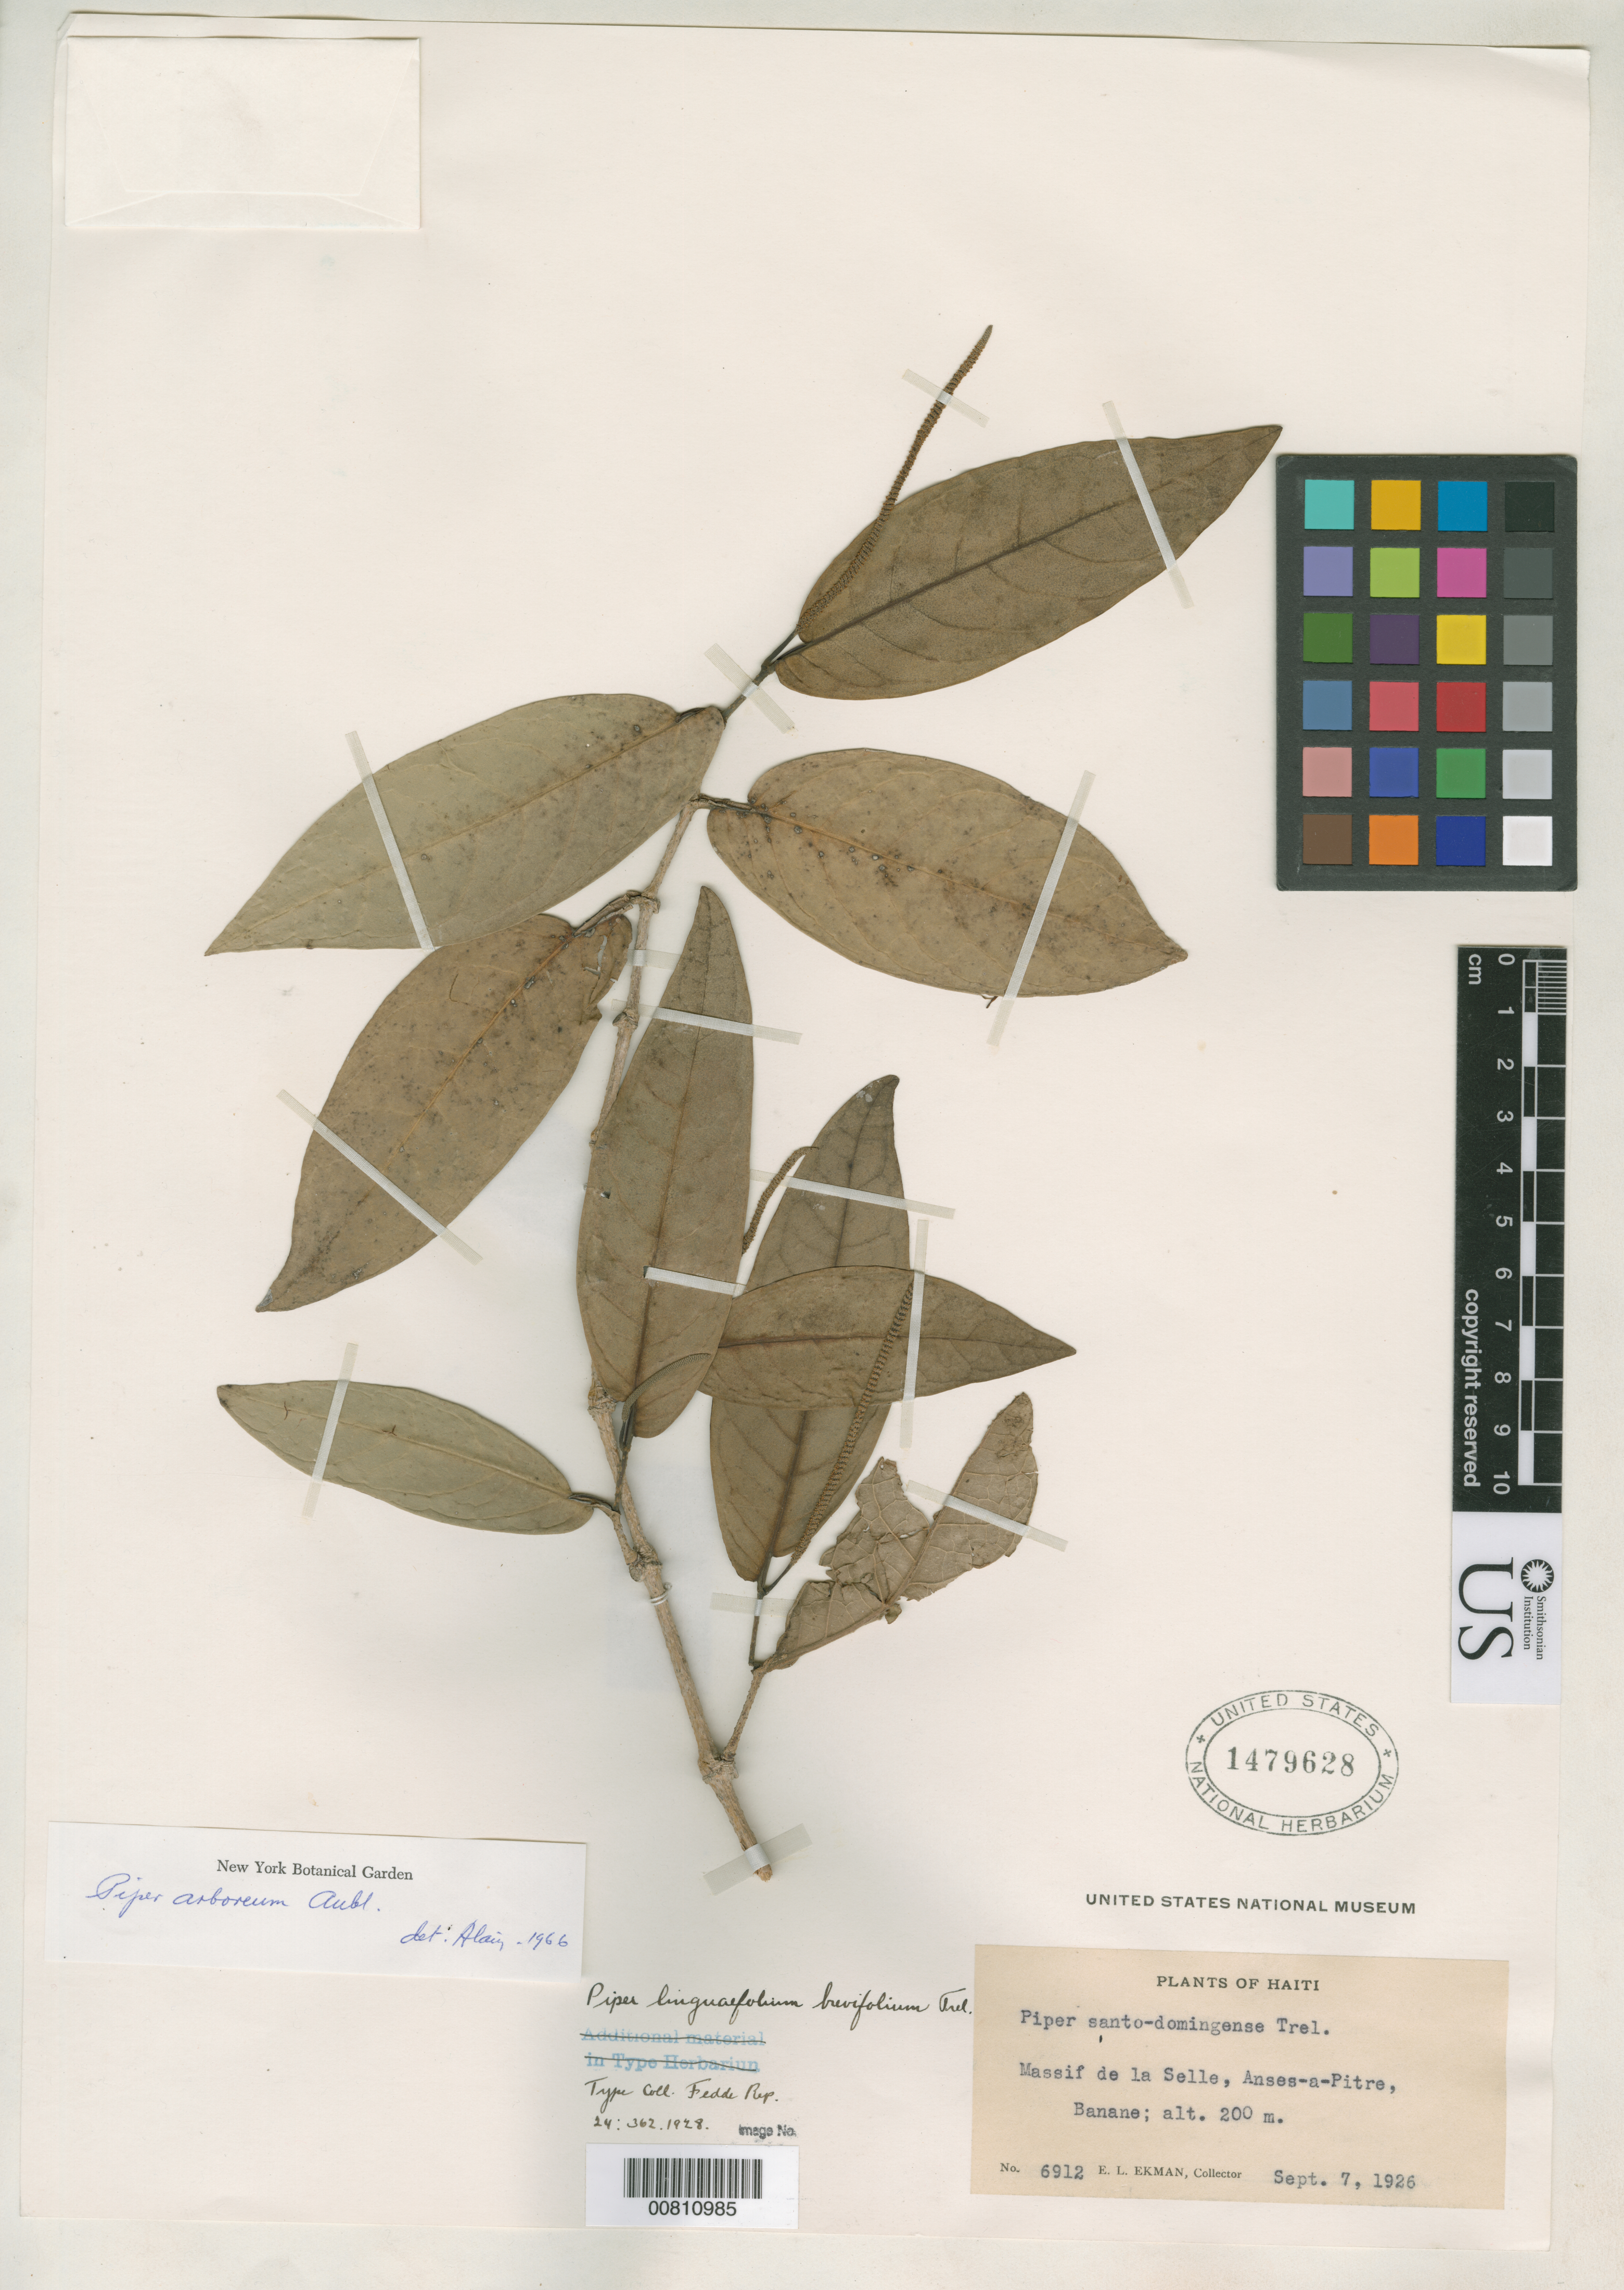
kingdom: Plantae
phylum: Tracheophyta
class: Magnoliopsida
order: Piperales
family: Piperaceae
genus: Piper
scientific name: Piper linguifolium var. brevifolium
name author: Trel.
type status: Isotype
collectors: E. L. Ekman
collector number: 6912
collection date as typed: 07 Sep 1926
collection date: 1926-09-07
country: Haiti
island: Hispaniola Island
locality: Massif de la Selle, Anses-a-Pitre, Banane.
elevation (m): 200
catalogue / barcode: US 1479628